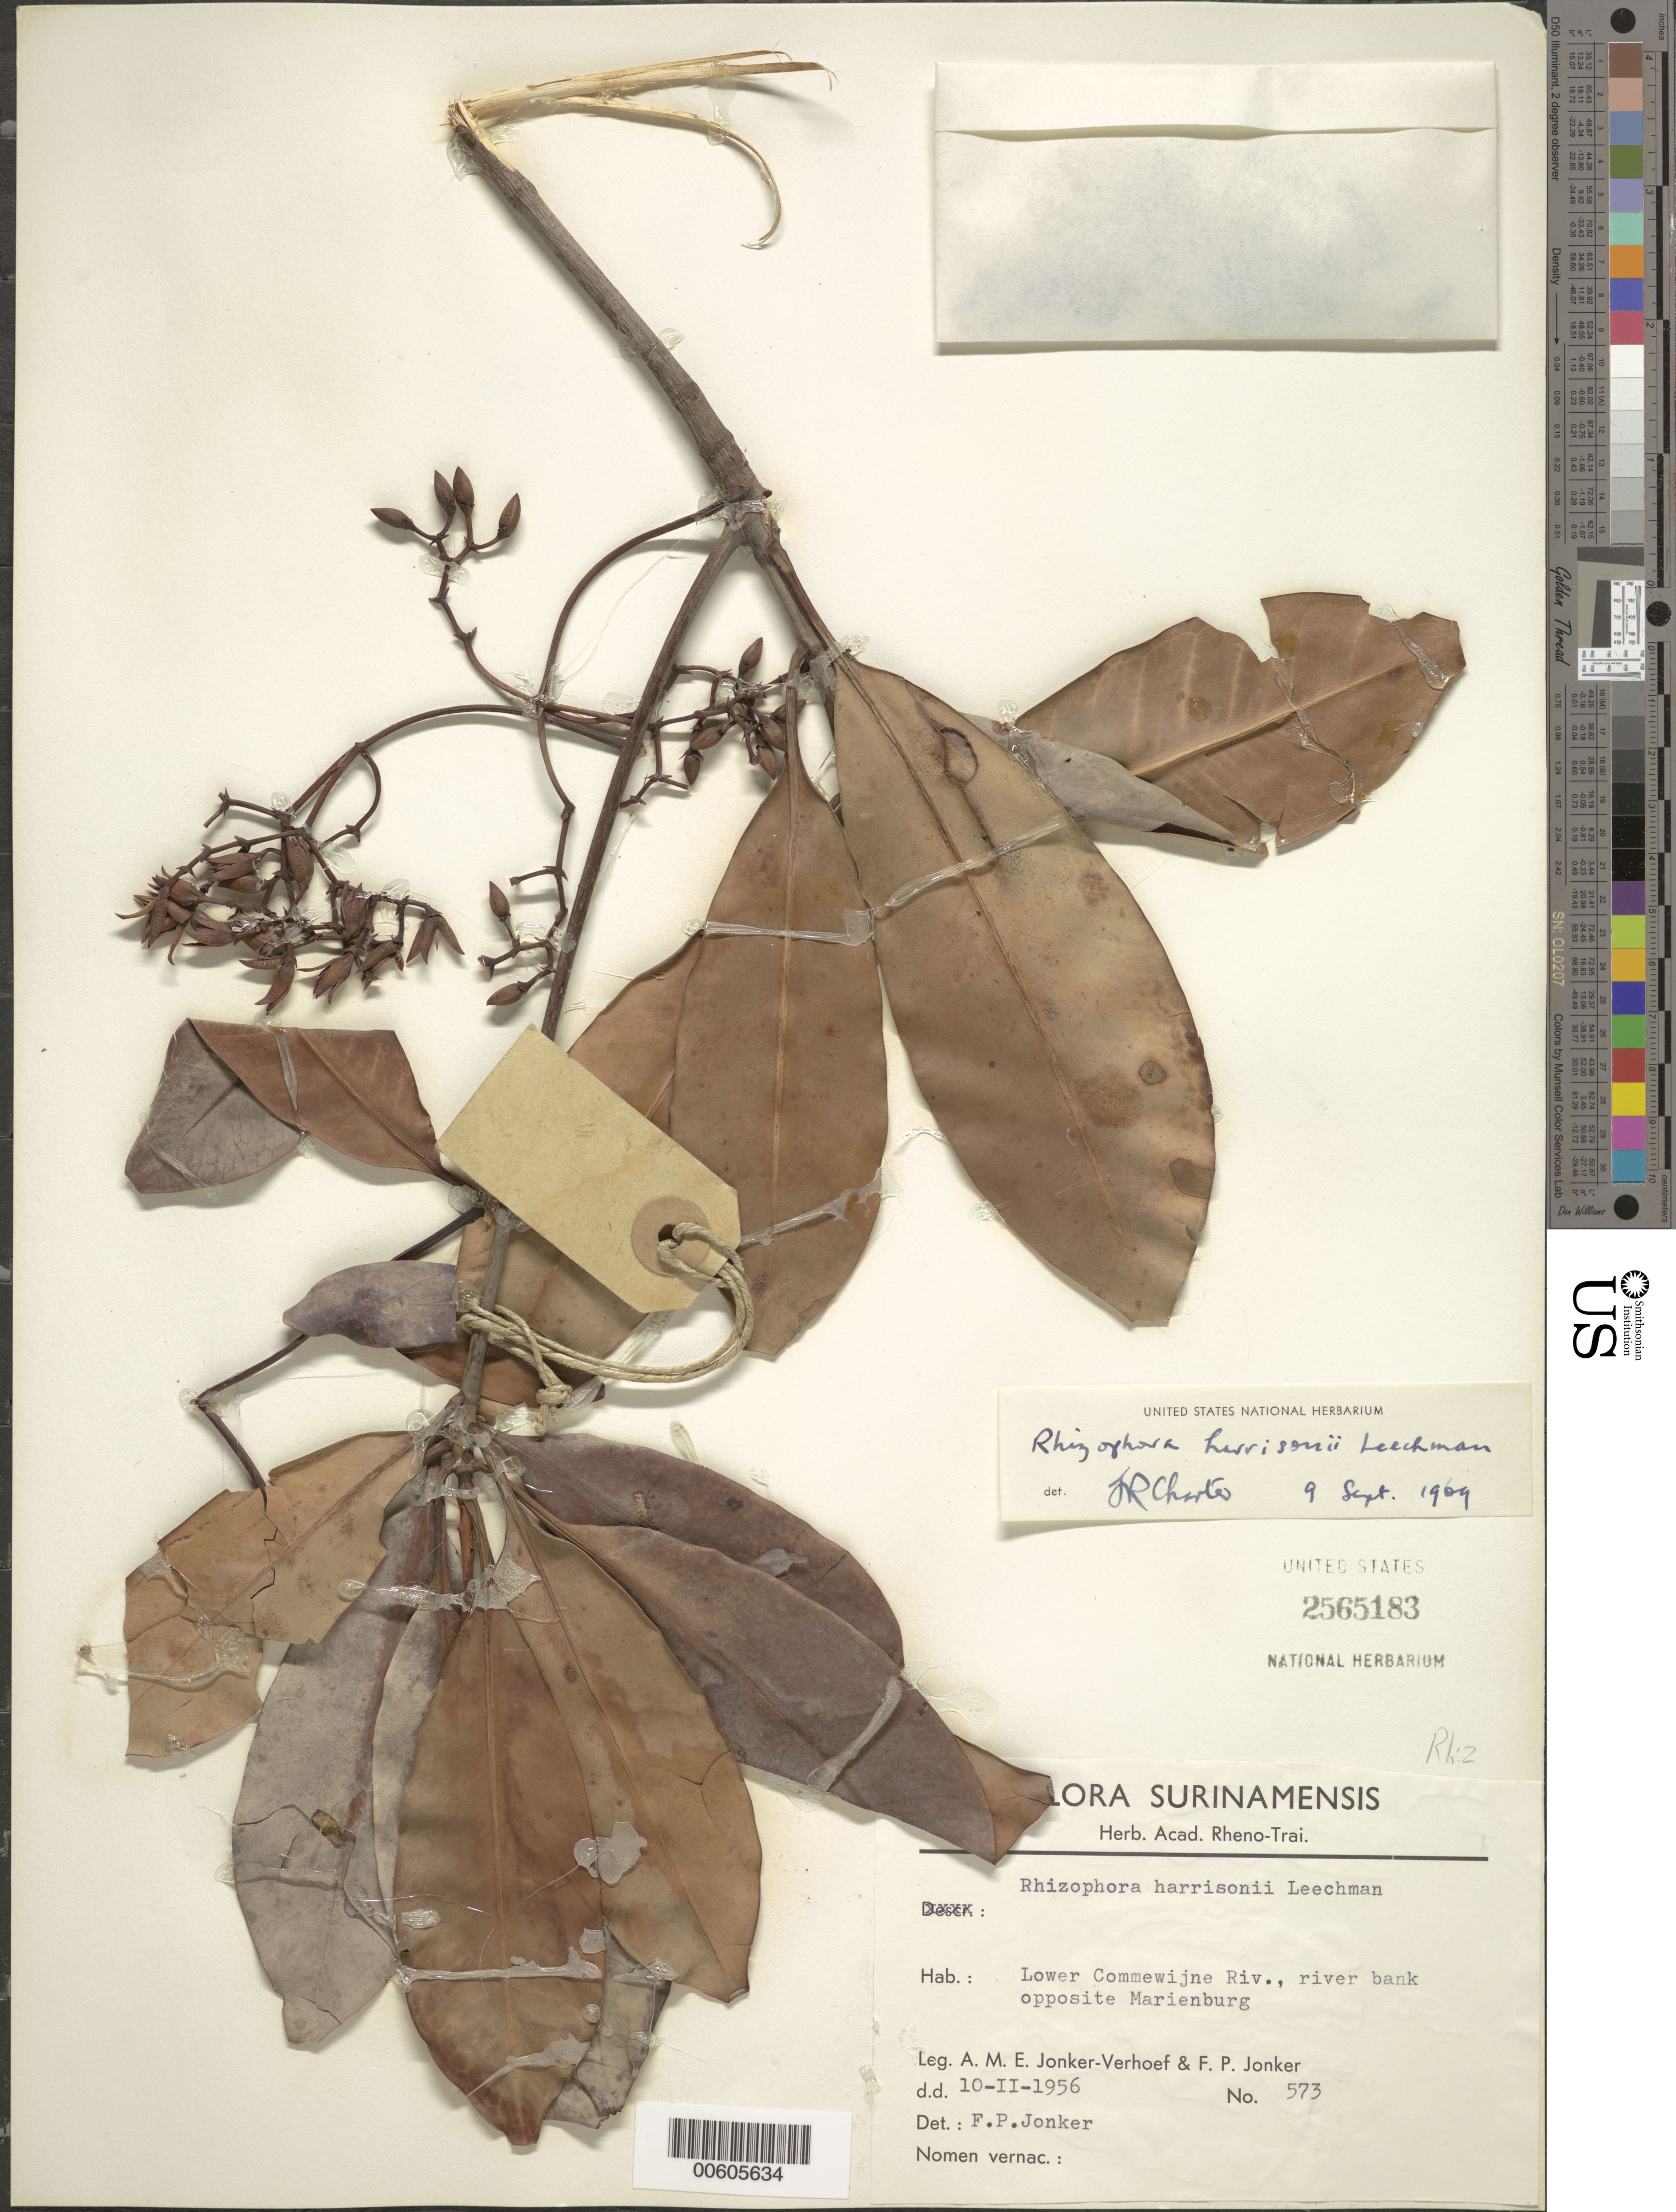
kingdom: Plantae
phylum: Tracheophyta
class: Magnoliopsida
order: Malpighiales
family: Rhizophoraceae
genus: Rhizophora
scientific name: Rhizophora harrisonii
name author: Leechm.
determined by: Jonker, F. P.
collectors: A. M. Jonker & F. P. Jonker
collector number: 573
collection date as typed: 10-Feb-56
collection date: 1956-02-10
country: Suriname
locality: Lower Commewijne River, river bank opposite Mariënburg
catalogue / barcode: US 2565183